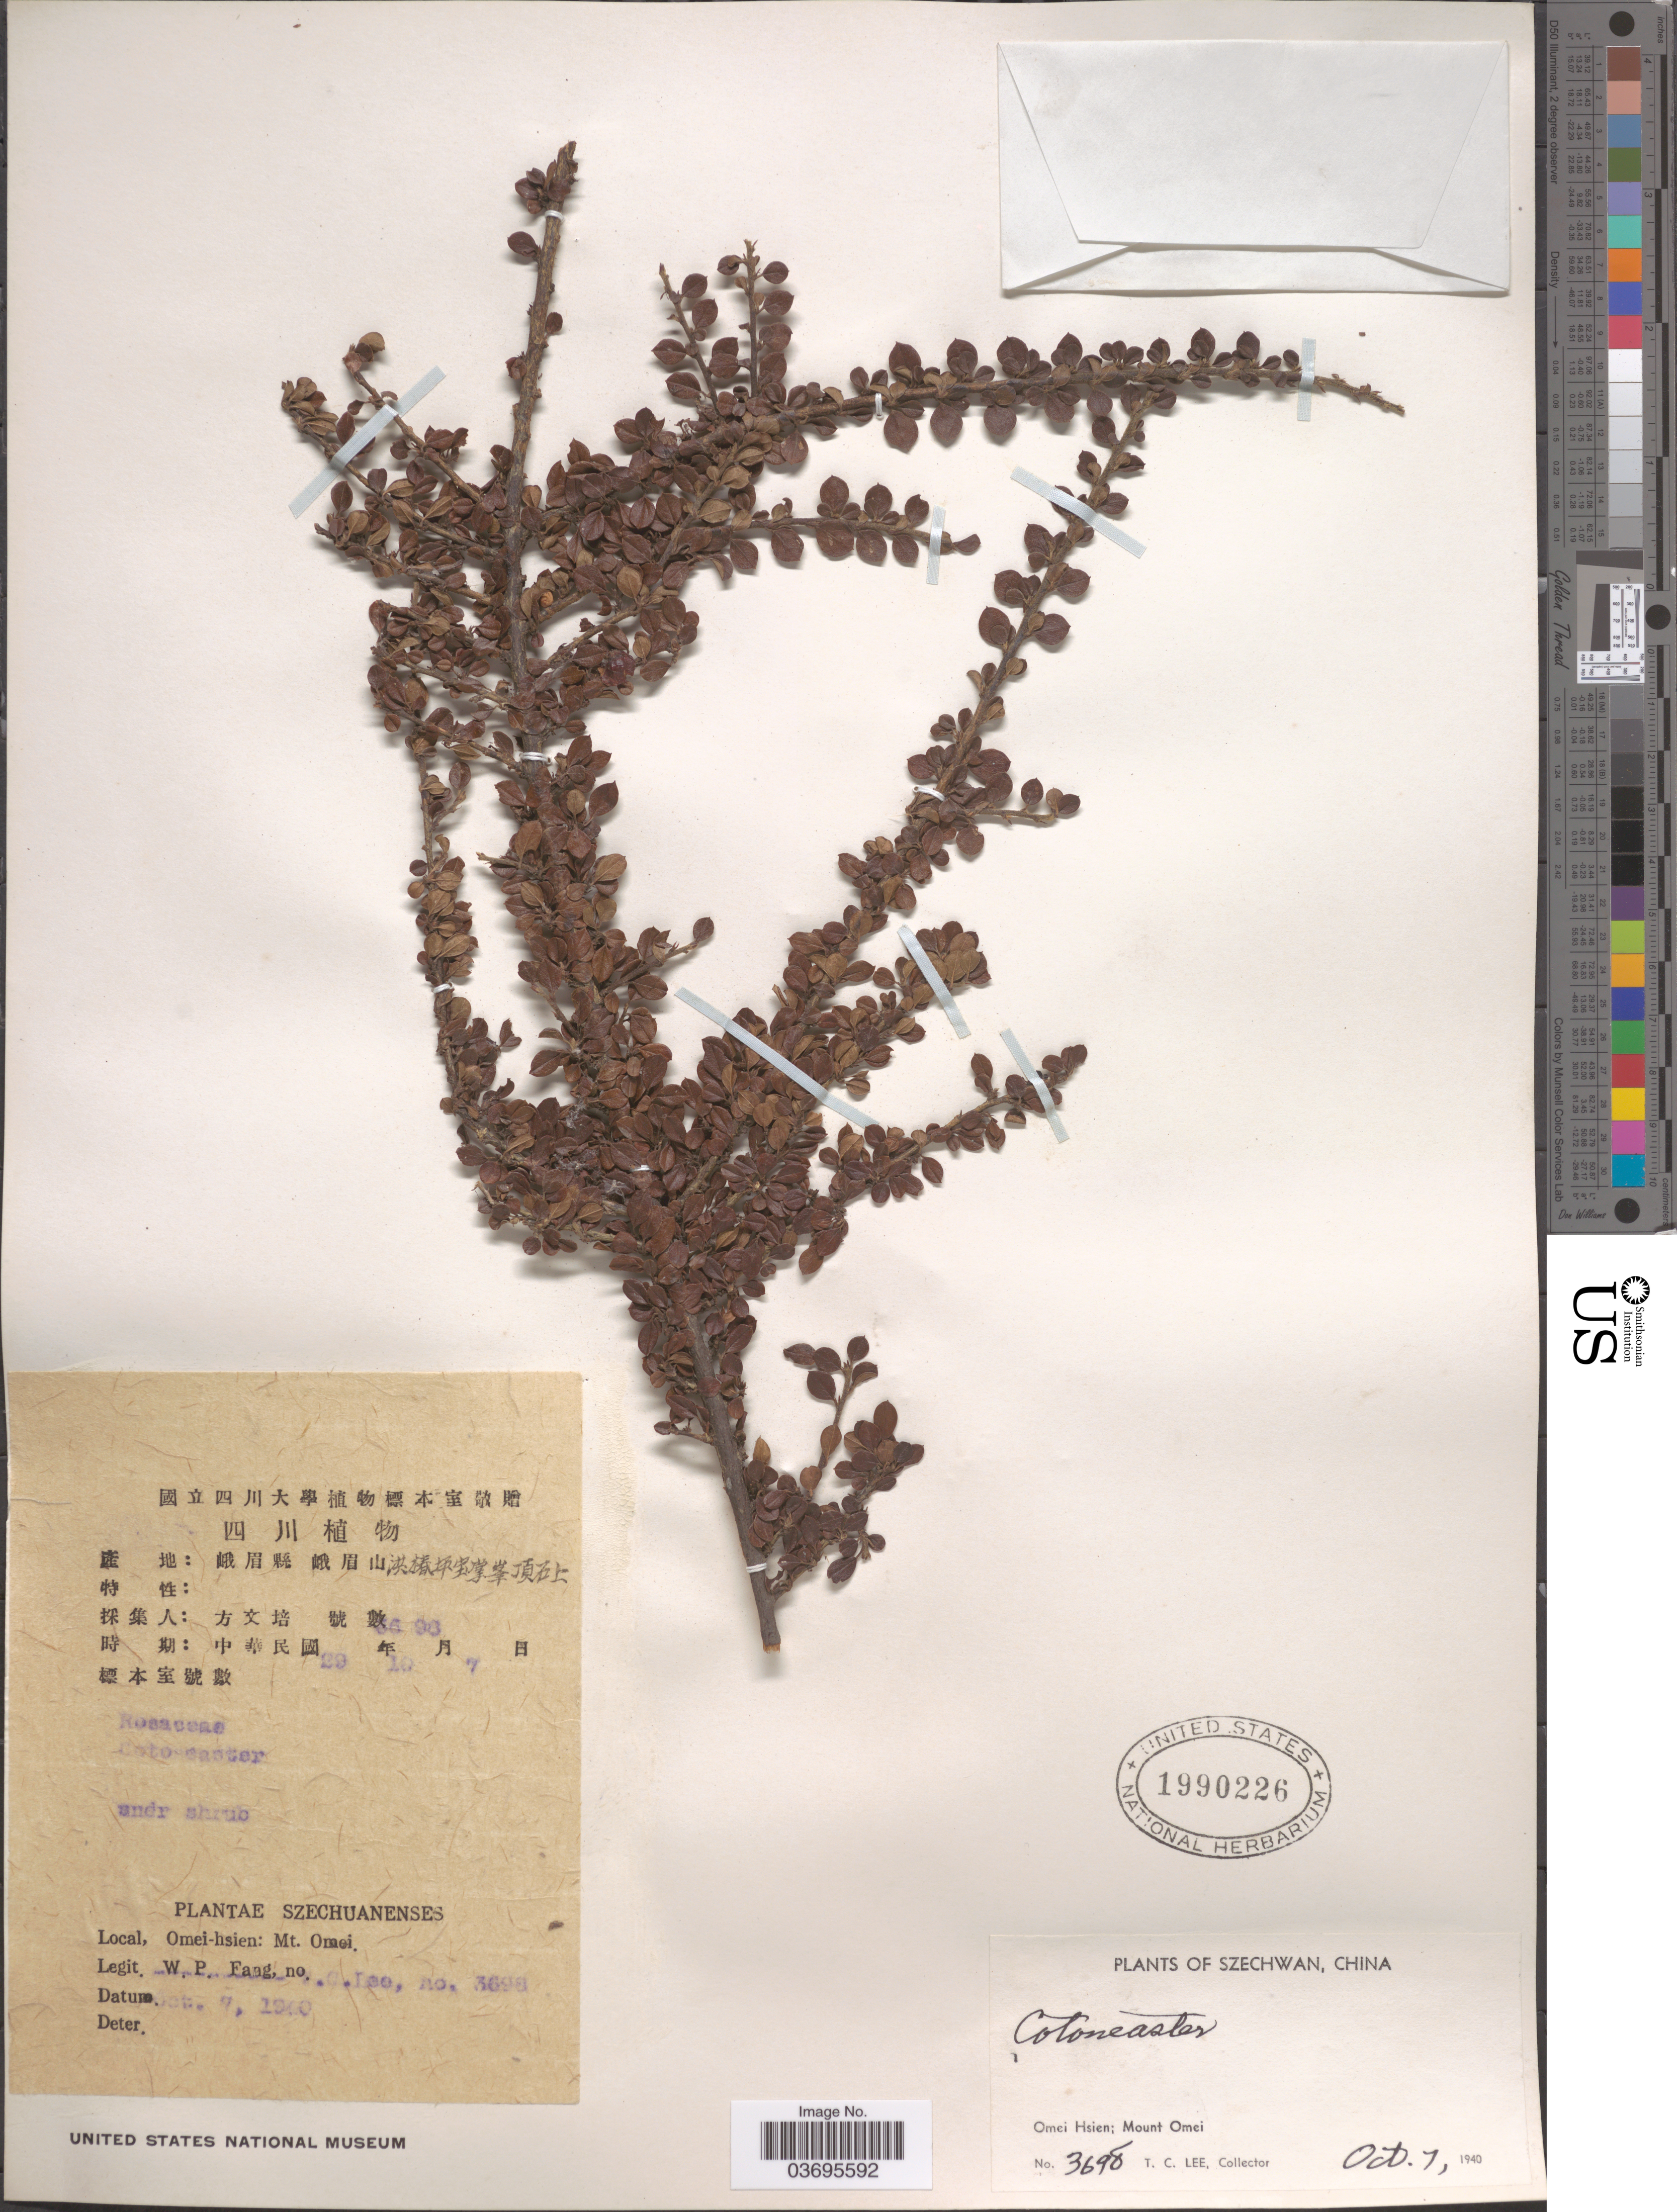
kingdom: Plantae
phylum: Tracheophyta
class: Magnoliopsida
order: Rosales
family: Rosaceae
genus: Cotoneaster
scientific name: Cotoneaster sp.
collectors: T. Lee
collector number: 3698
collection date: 1940-10-07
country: China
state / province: Sichuan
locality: Szechwan. Omei Hsien; Mount Omei.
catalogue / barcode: US 1990226